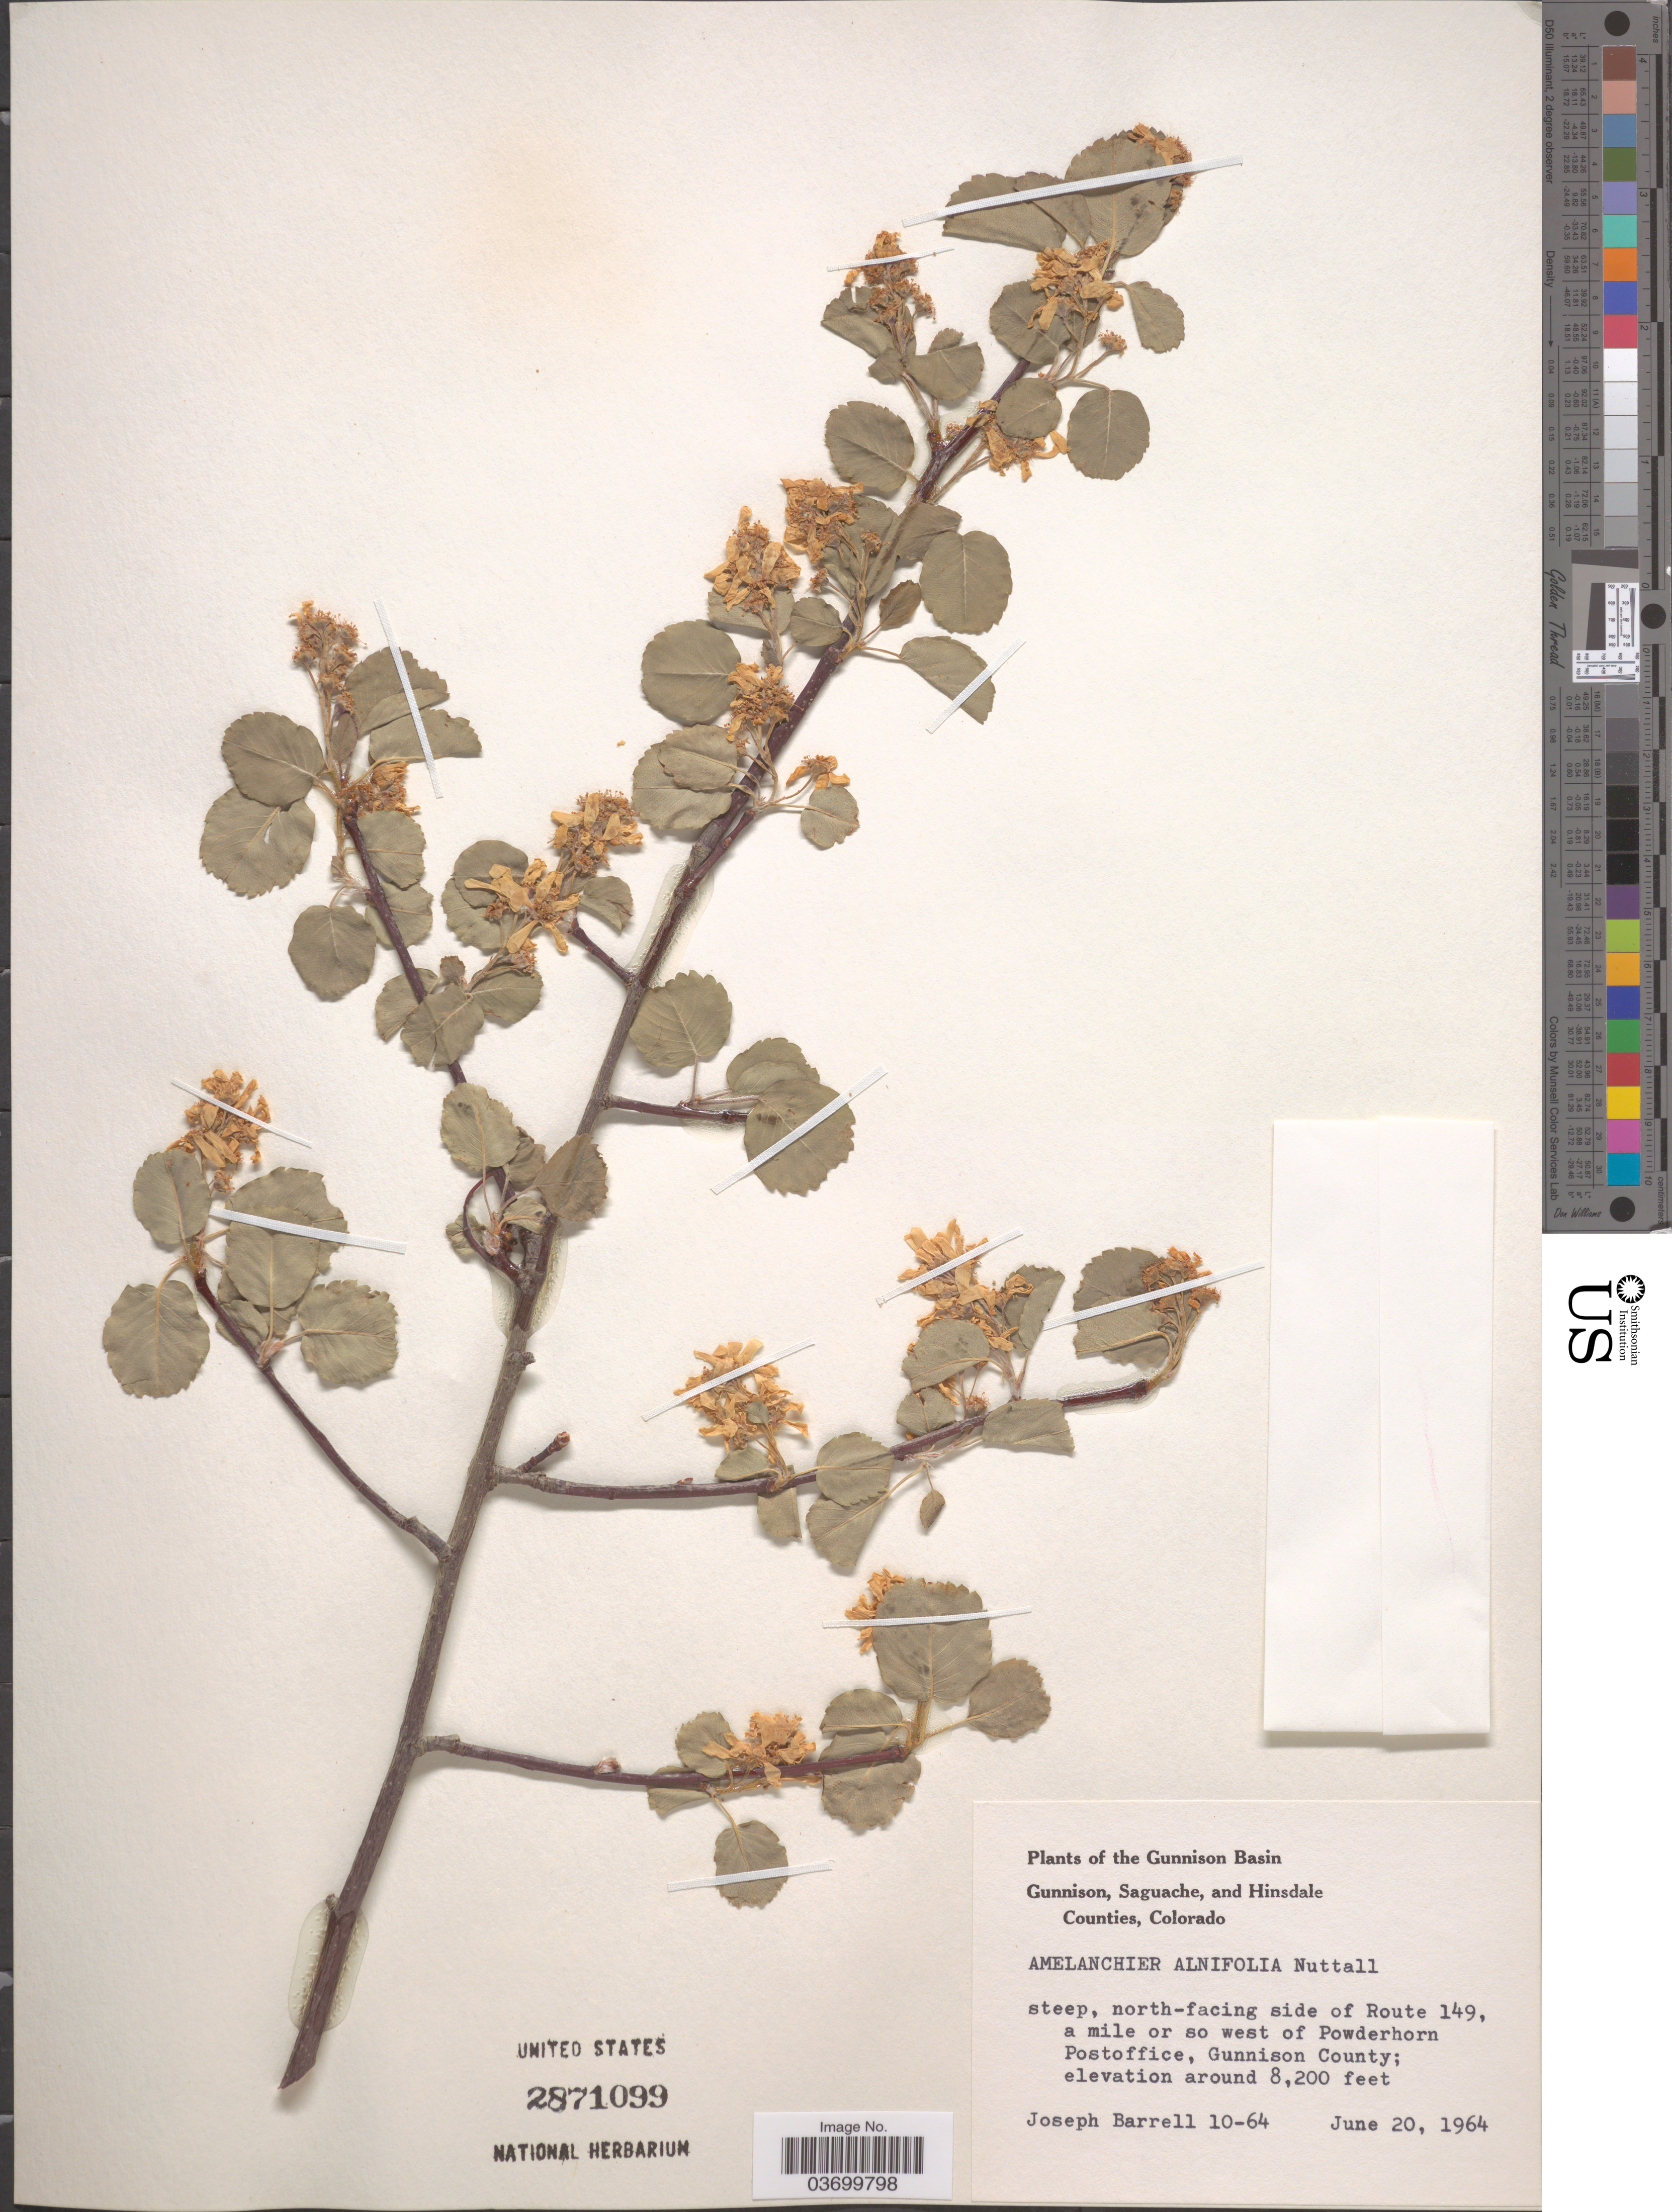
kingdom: Plantae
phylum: Tracheophyta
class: Magnoliopsida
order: Rosales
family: Rosaceae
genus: Amelanchier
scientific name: Amelanchier alnifolia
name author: (Nutt.) Nutt. ex M. Roem.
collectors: J. Barrell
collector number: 10-64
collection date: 1964-06-20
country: United States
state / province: Colorado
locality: The Gunnison Basin. Steep, north-facing side of Route 149, a mile or so west of Powderhorn Postoffice, Gunnison County.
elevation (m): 2499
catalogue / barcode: US 2871099